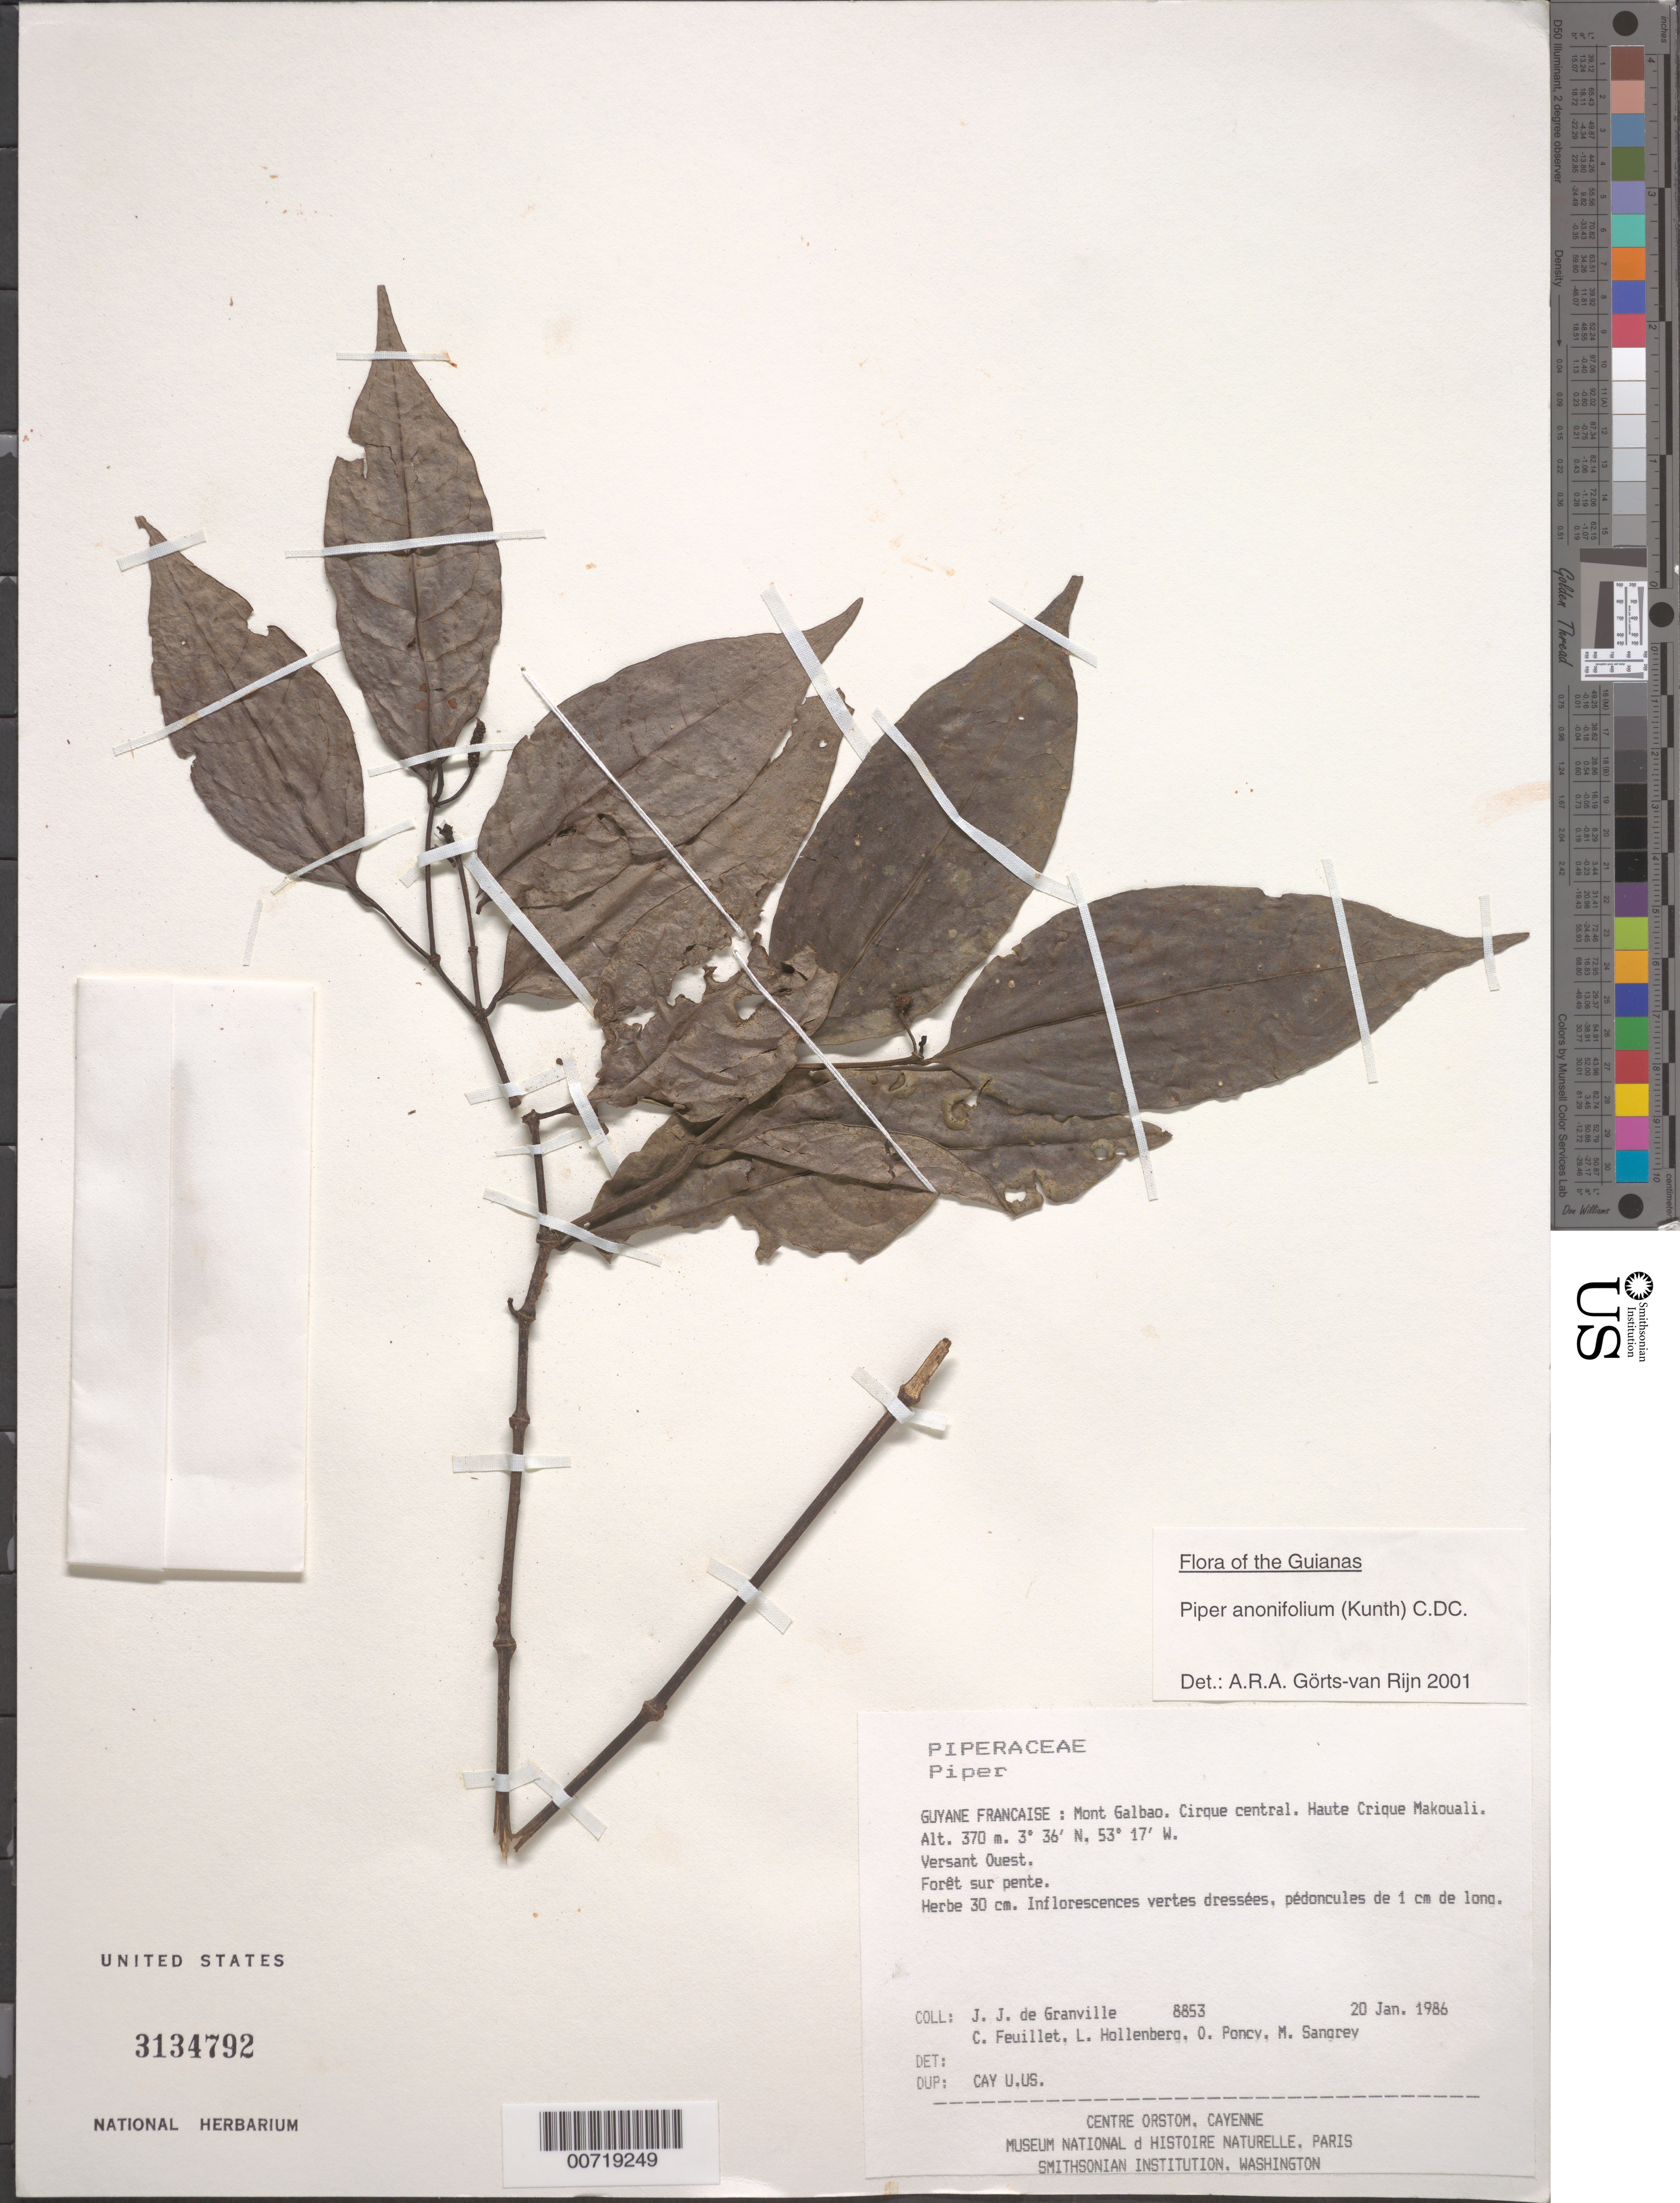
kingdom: Plantae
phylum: Tracheophyta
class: Magnoliopsida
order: Piperales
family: Piperaceae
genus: Piper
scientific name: Piper anonifolium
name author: (Kunth) C. DC.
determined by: Görts-van Rijn, A. R. A.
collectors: J.-J. de Granville, C. Feuillet, L. Hollenberg, O. Poncy & M. S. Sangrey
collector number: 8853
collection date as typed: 20-Jan-86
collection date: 1986-01-20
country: French Guiana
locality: Mont Galbao. Crique central. Haute Crique Makouali. Versant Ouest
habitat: Forêt sur pente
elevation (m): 370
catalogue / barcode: US 3134792